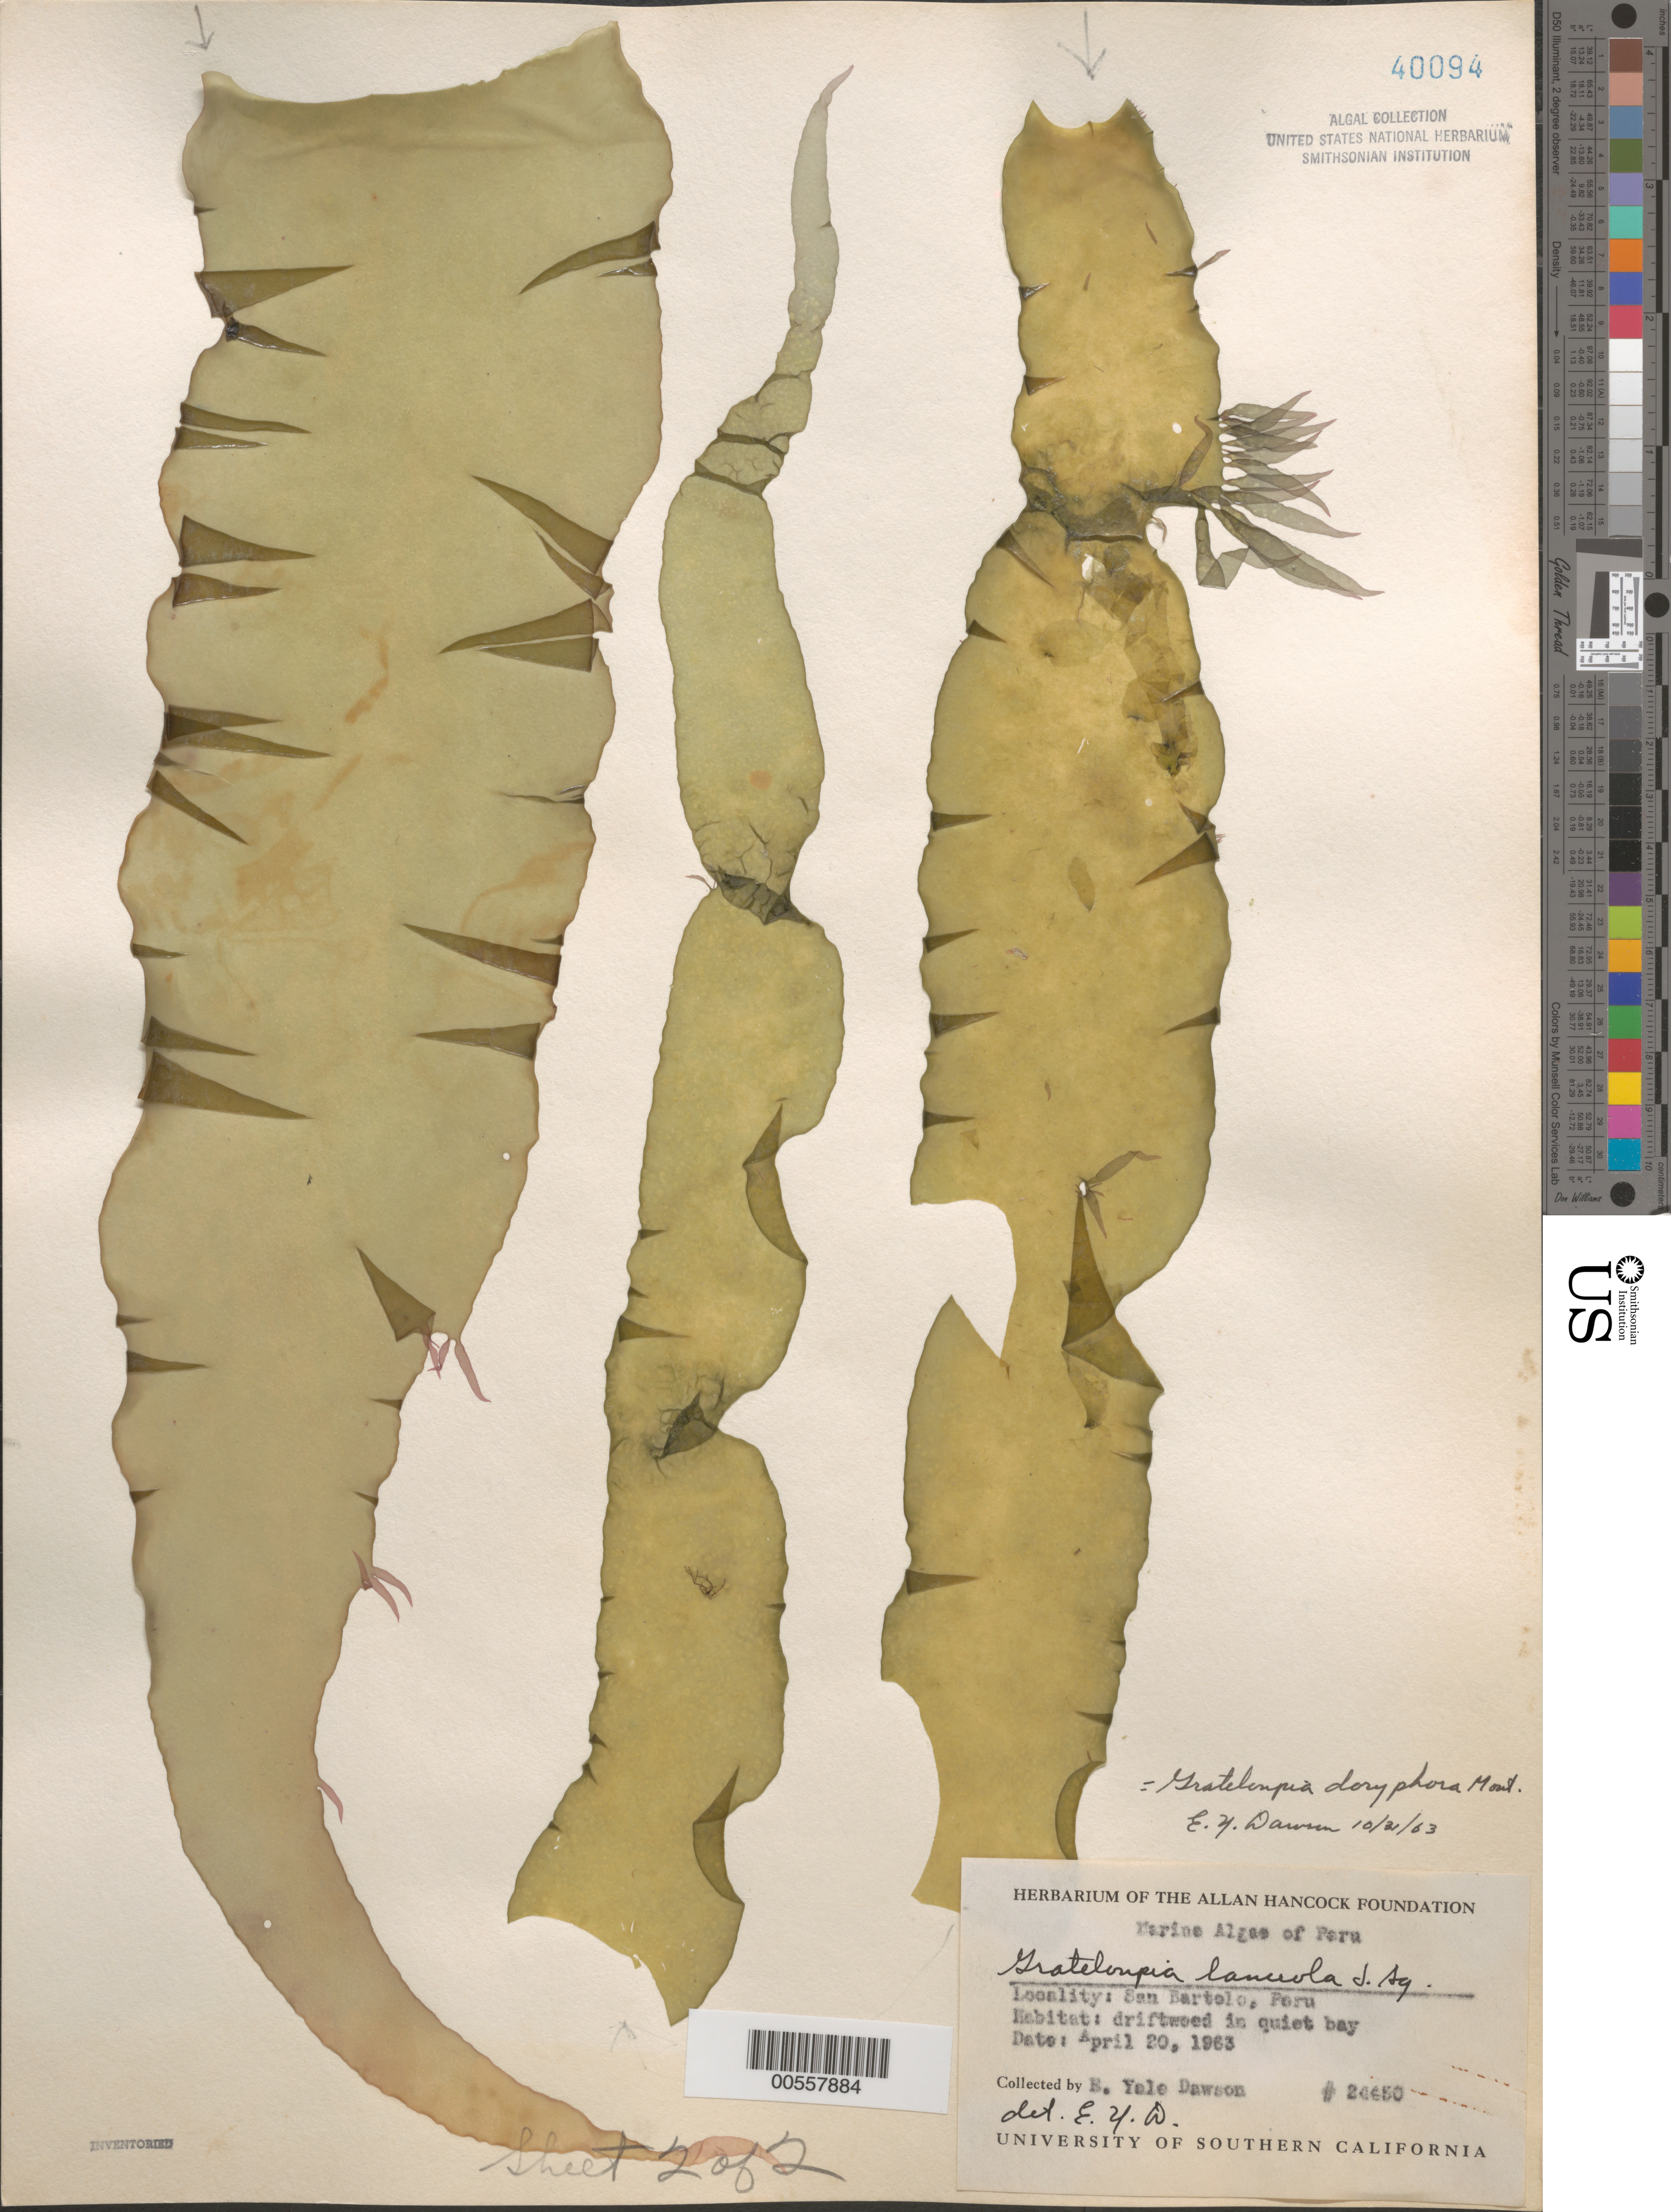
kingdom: Plantae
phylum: Rhodophyta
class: Florideophyceae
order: Halymeniales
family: Halymeniaceae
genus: Grateloupia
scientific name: Grateloupia doryphora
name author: (Mont.) Howe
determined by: Dawson, E. Y.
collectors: E. Y. Dawson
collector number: EYD 24450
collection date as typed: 20 Apr 1963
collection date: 1963-04-20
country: Peru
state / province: Lima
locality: San bartolo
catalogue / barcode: US 40094